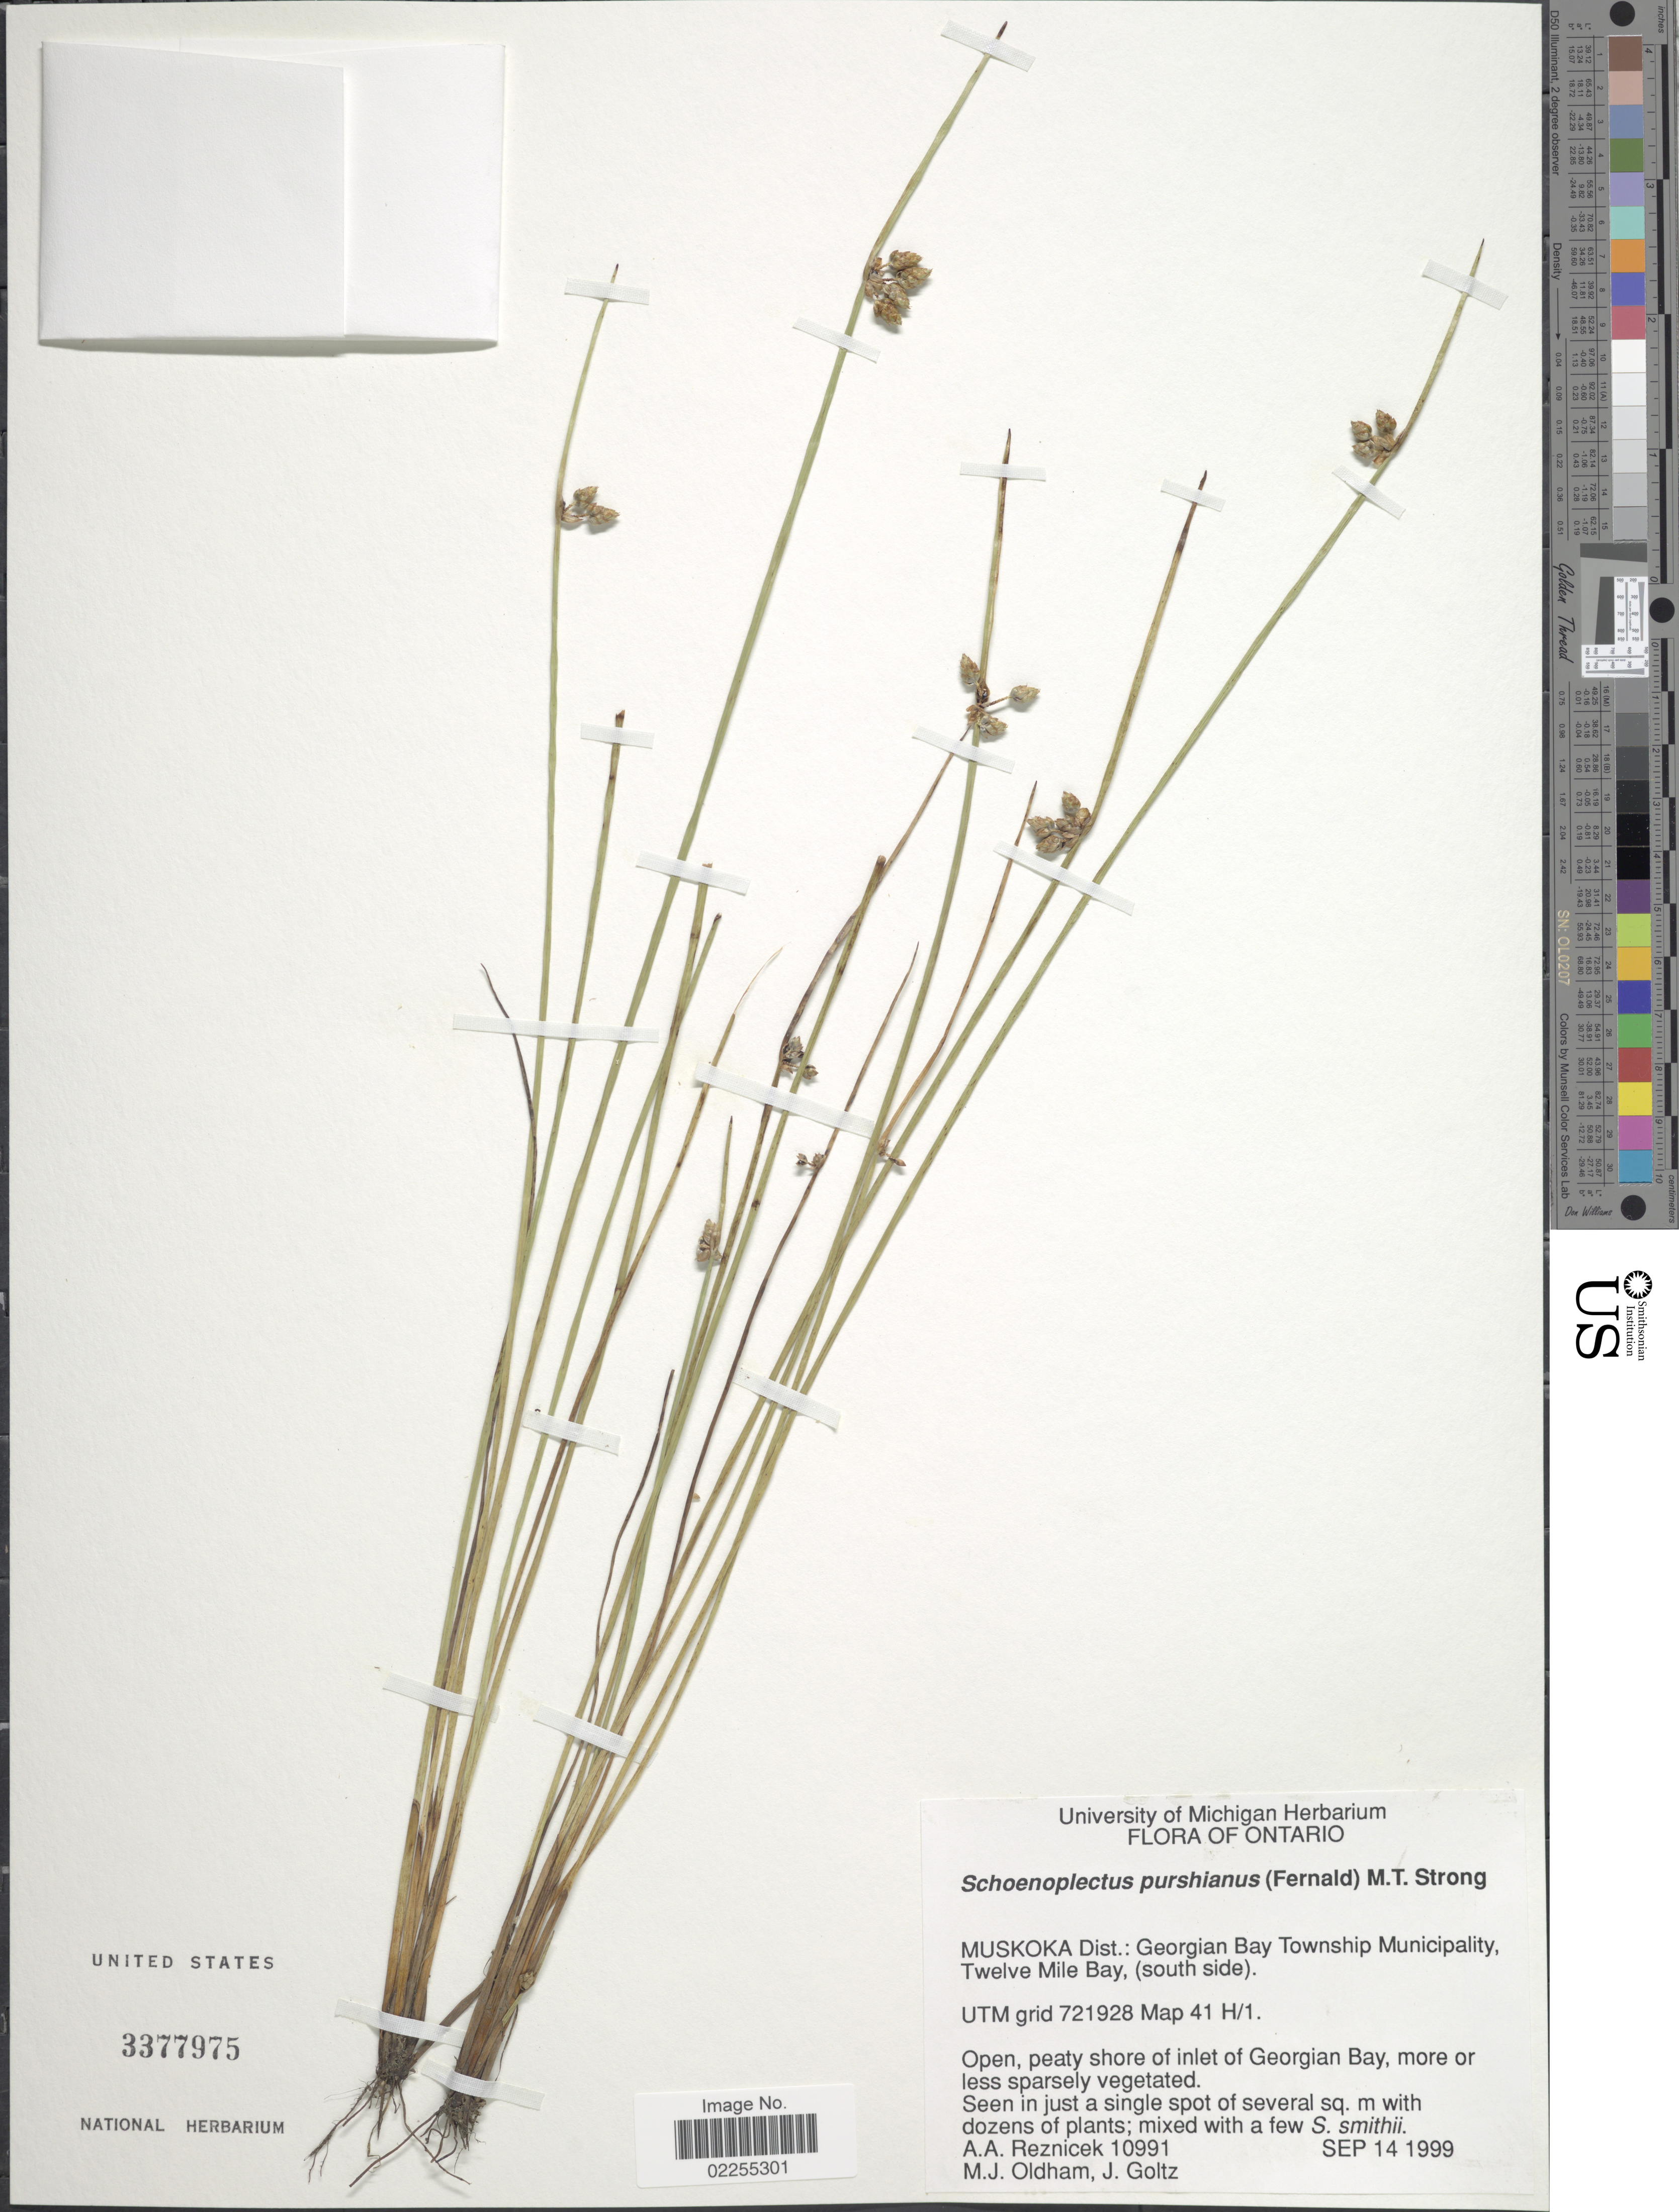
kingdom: Plantae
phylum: Tracheophyta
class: Liliopsida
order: Poales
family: Cyperaceae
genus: Schoenoplectus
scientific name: Schoenoplectus purshianus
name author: (Fernald) M.T. Strong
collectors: A. A. Reznicek, M. Oldham & J. Goltz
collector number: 10991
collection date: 1999-09-14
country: Canada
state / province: Ontario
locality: Muskoka Dist.: Georgian Bay Township Municipality, Twelve Mile Bay, (south side)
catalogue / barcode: US 3377975